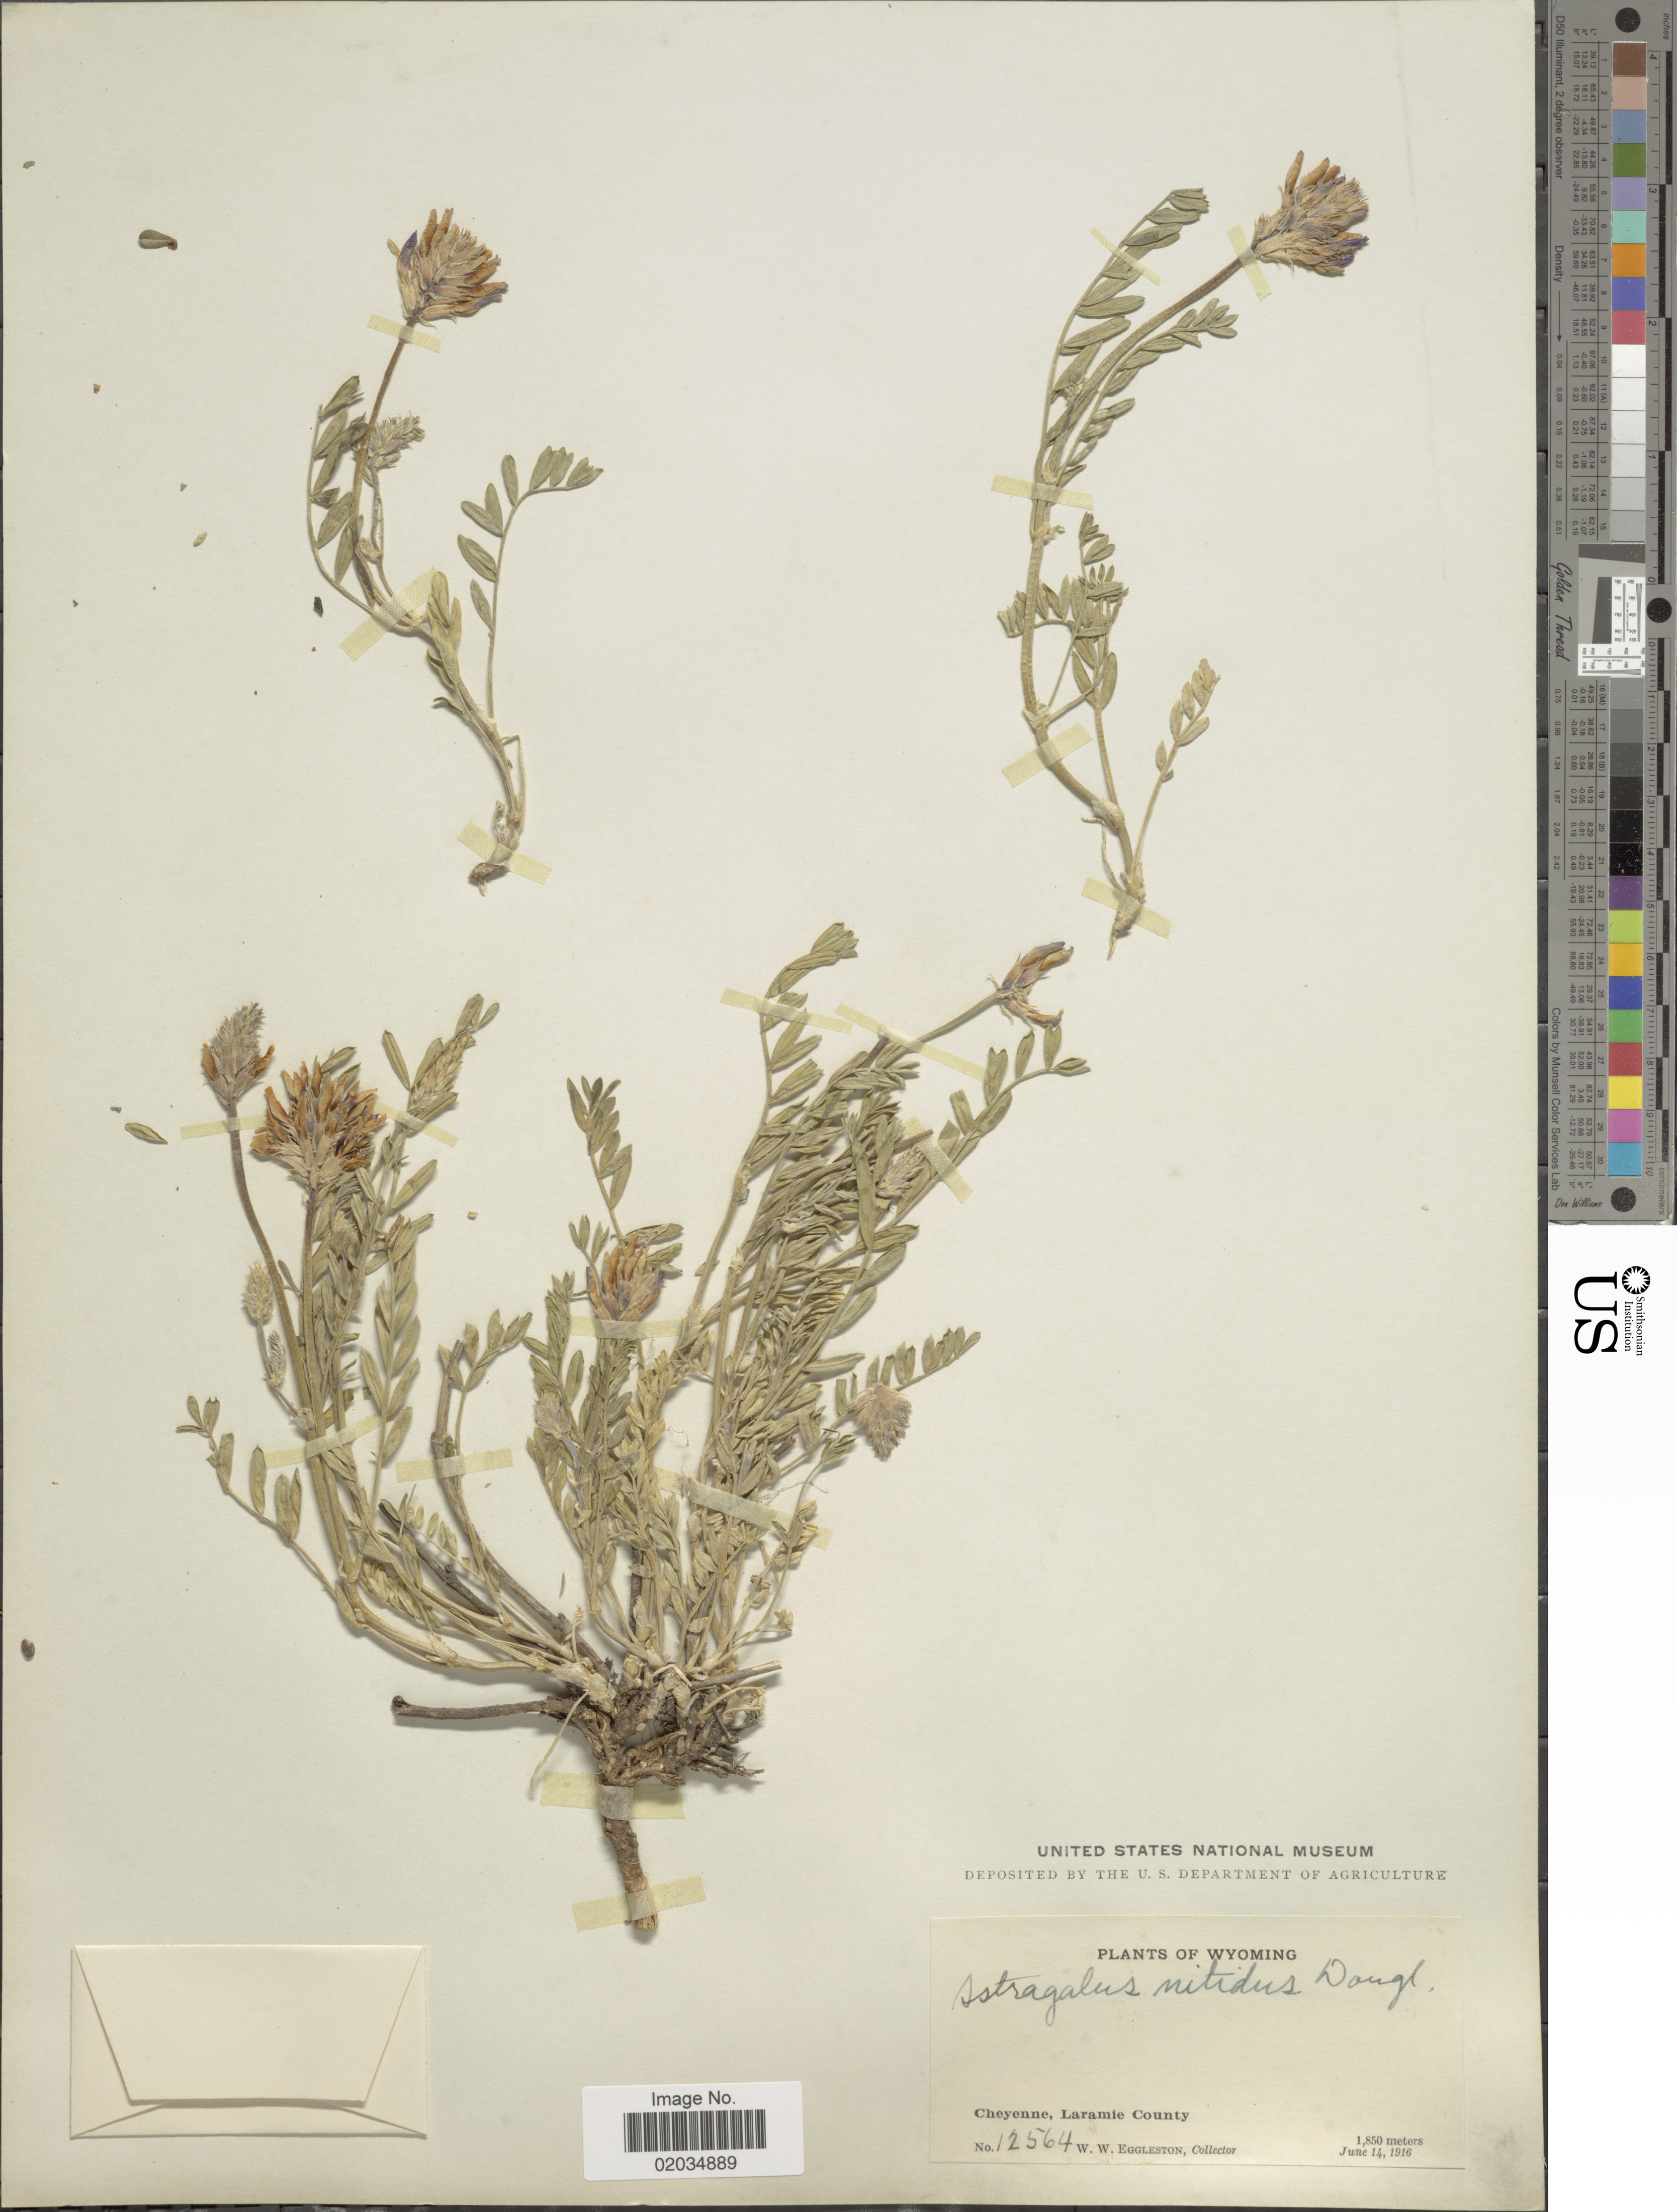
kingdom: Plantae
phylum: Tracheophyta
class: Magnoliopsida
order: Fabales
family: Fabaceae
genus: Astragalus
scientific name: Astragalus nitidus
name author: (Hook.) M.E. Jones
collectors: W. W. Eggleston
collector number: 12564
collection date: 1916-06-14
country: United States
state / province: Wyoming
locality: Cheyenne, Laramie County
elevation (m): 1850